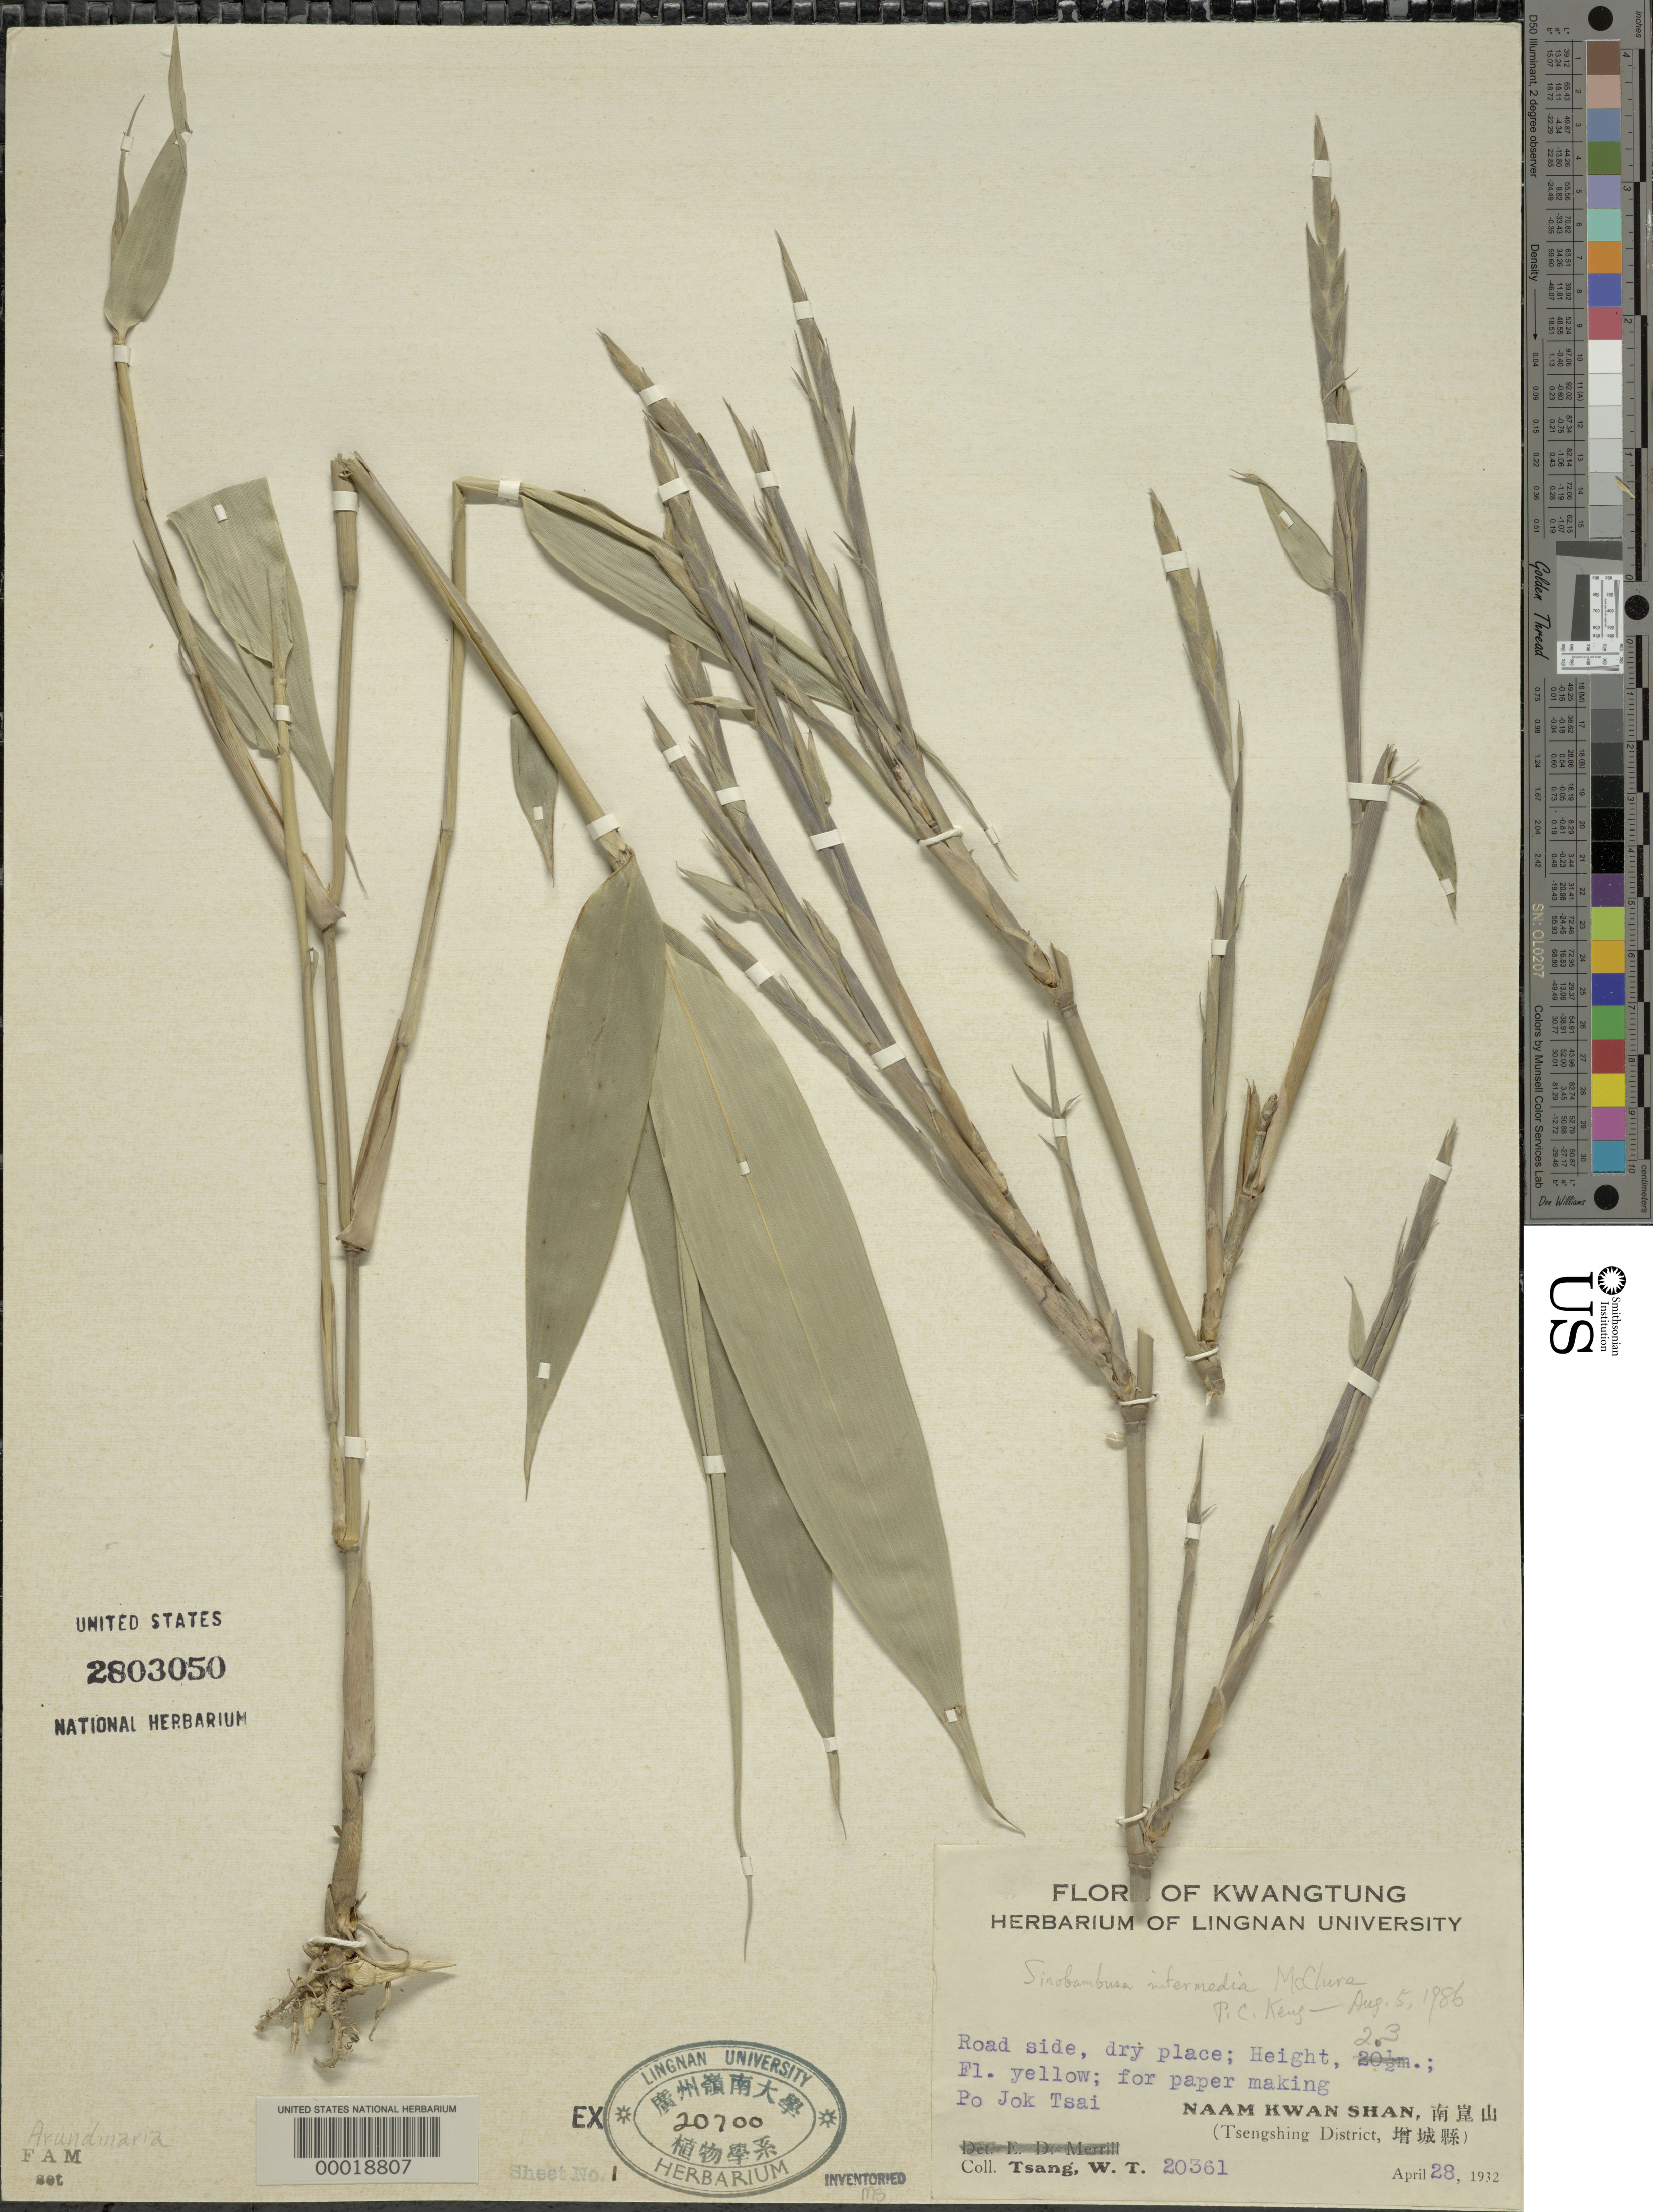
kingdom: Plantae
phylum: Tracheophyta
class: Liliopsida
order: Poales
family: Poaceae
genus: Arundinaria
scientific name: Arundinaria sp.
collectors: W. T. Tsang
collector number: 20361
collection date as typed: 28 Apr 1932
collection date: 1932-04-28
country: China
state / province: Guangdong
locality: Naam kwan shan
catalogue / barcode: US 2803050